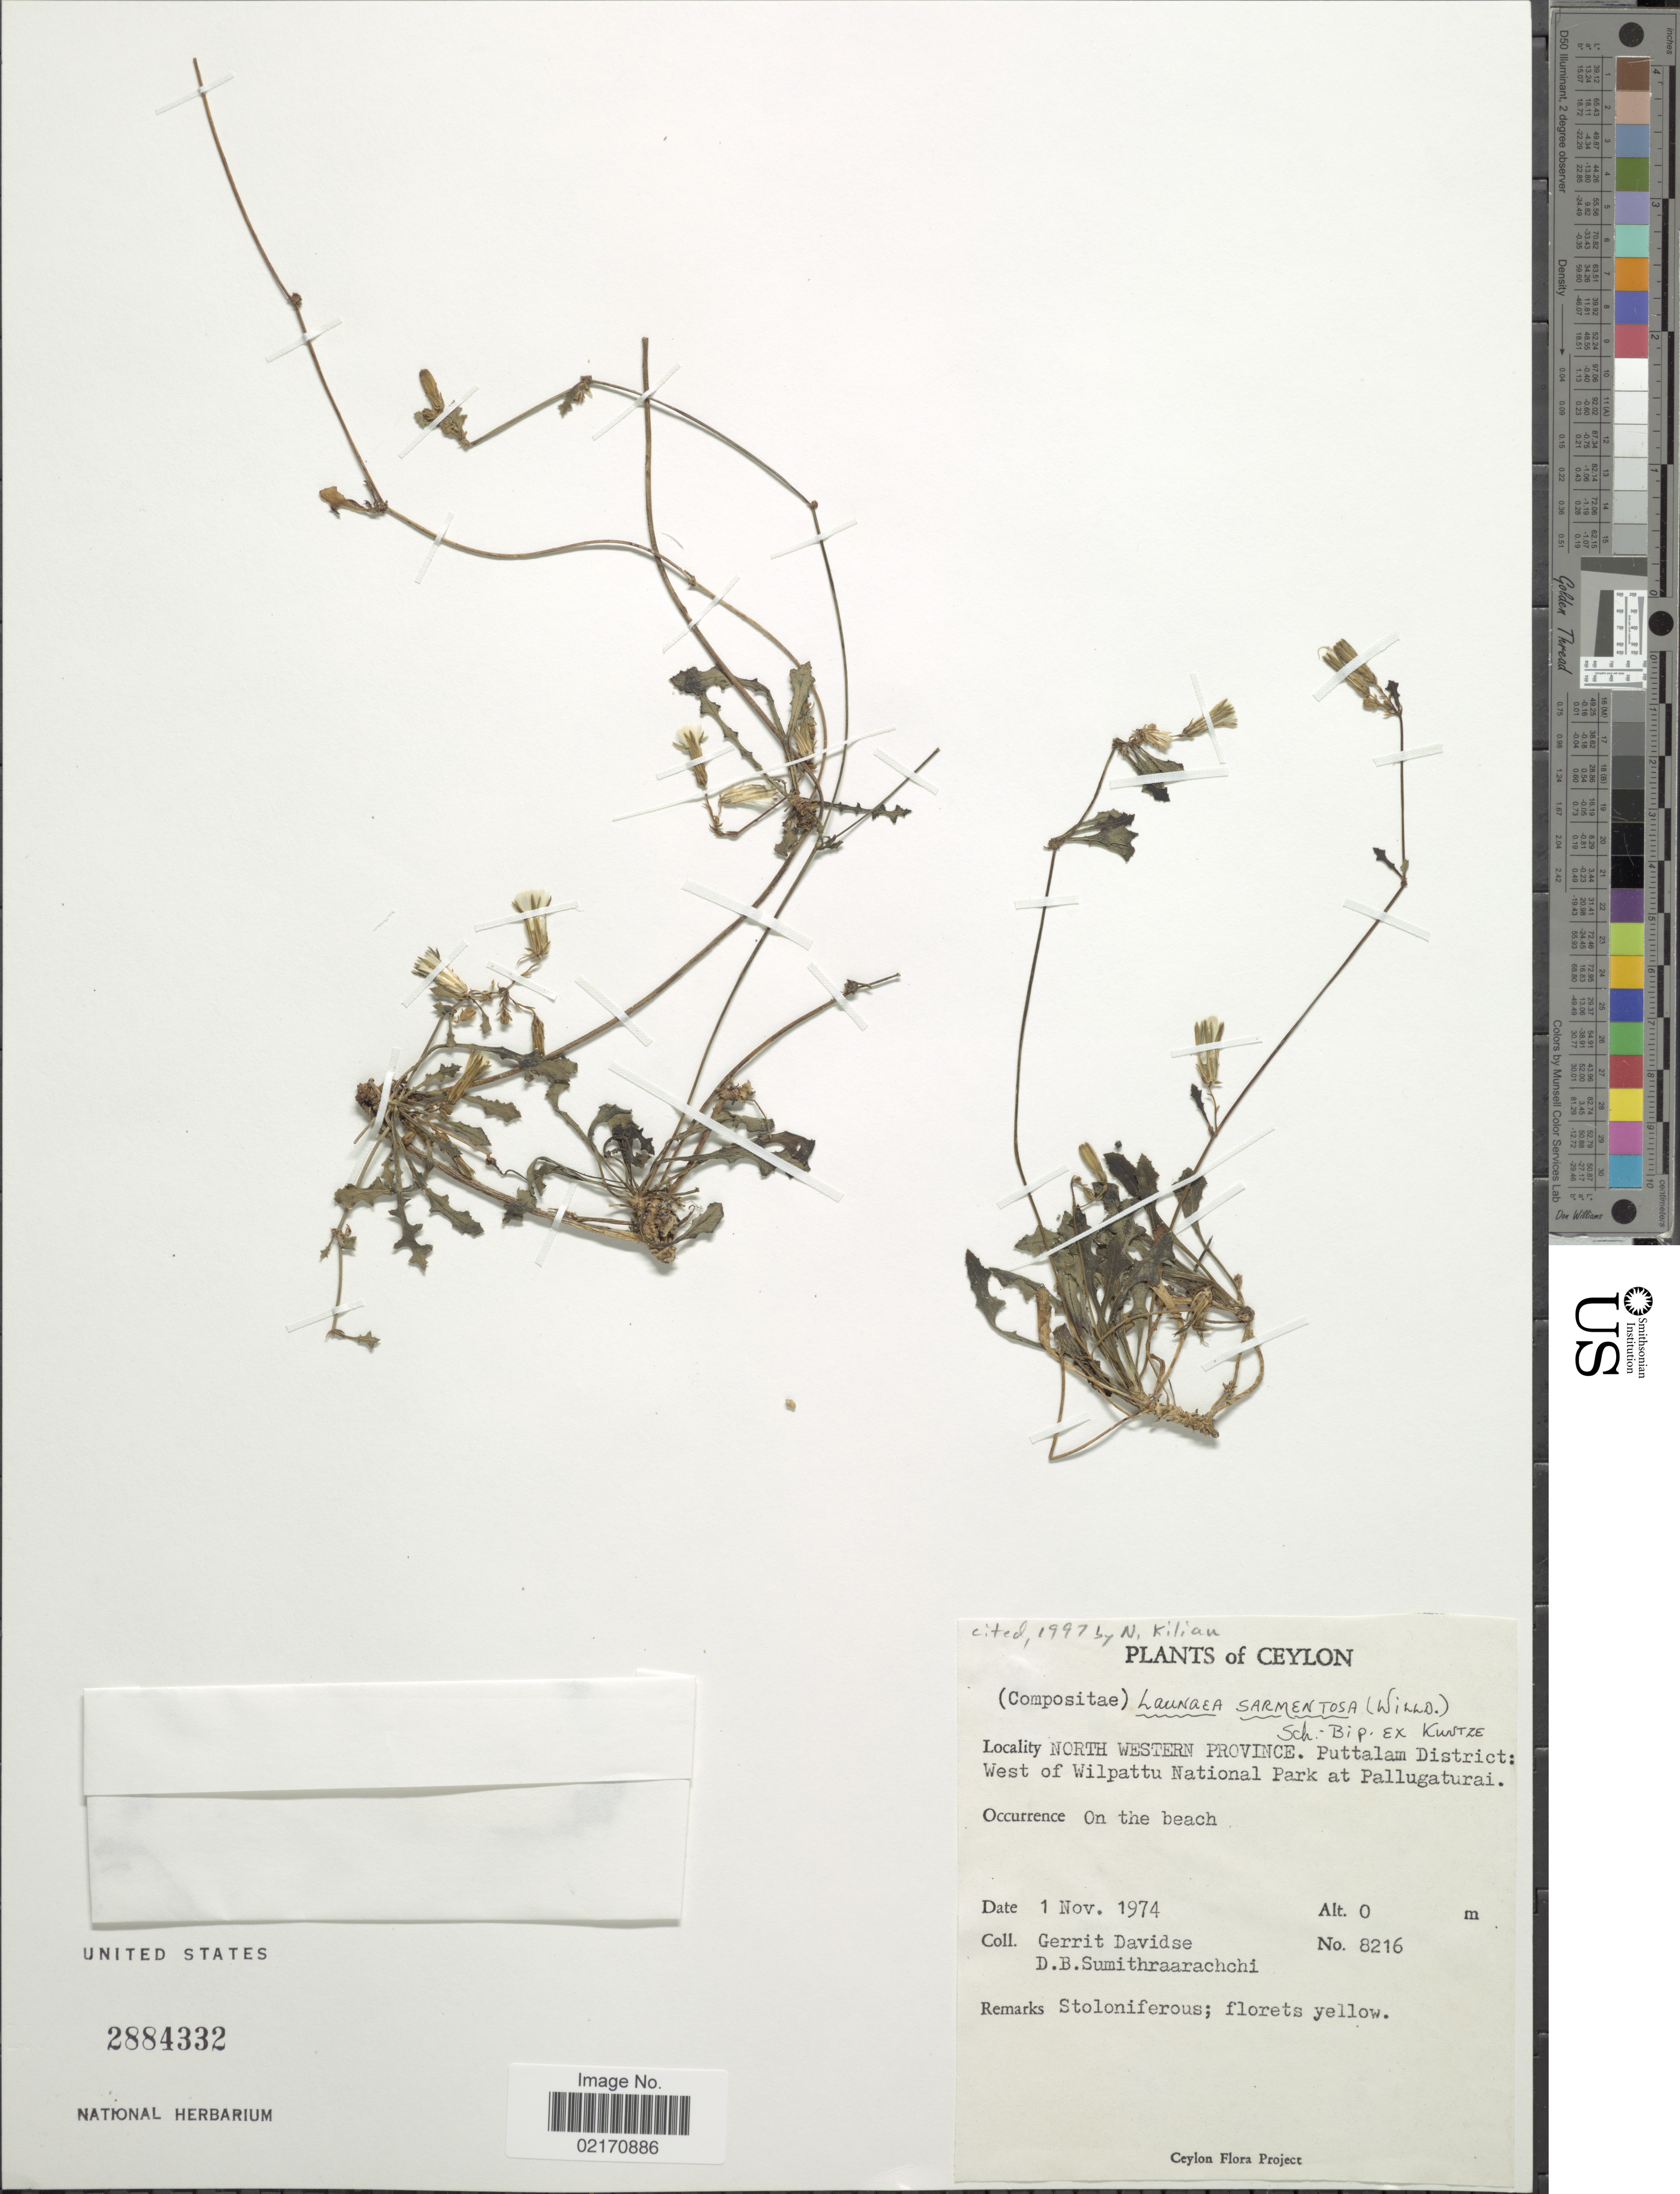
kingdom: Plantae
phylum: Tracheophyta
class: Magnoliopsida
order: Asterales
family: Asteraceae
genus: Launaea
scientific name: Launaea sarmentosa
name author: (Willd.) Kuntze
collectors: G. Davidse & D. B. Sumithraarachchi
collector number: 8216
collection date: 1974-11-01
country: Sri Lanka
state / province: North Western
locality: Ceylon, Puttalam District, West of Wilpatu National Park at Pallugaturai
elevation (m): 0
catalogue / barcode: US 2884332